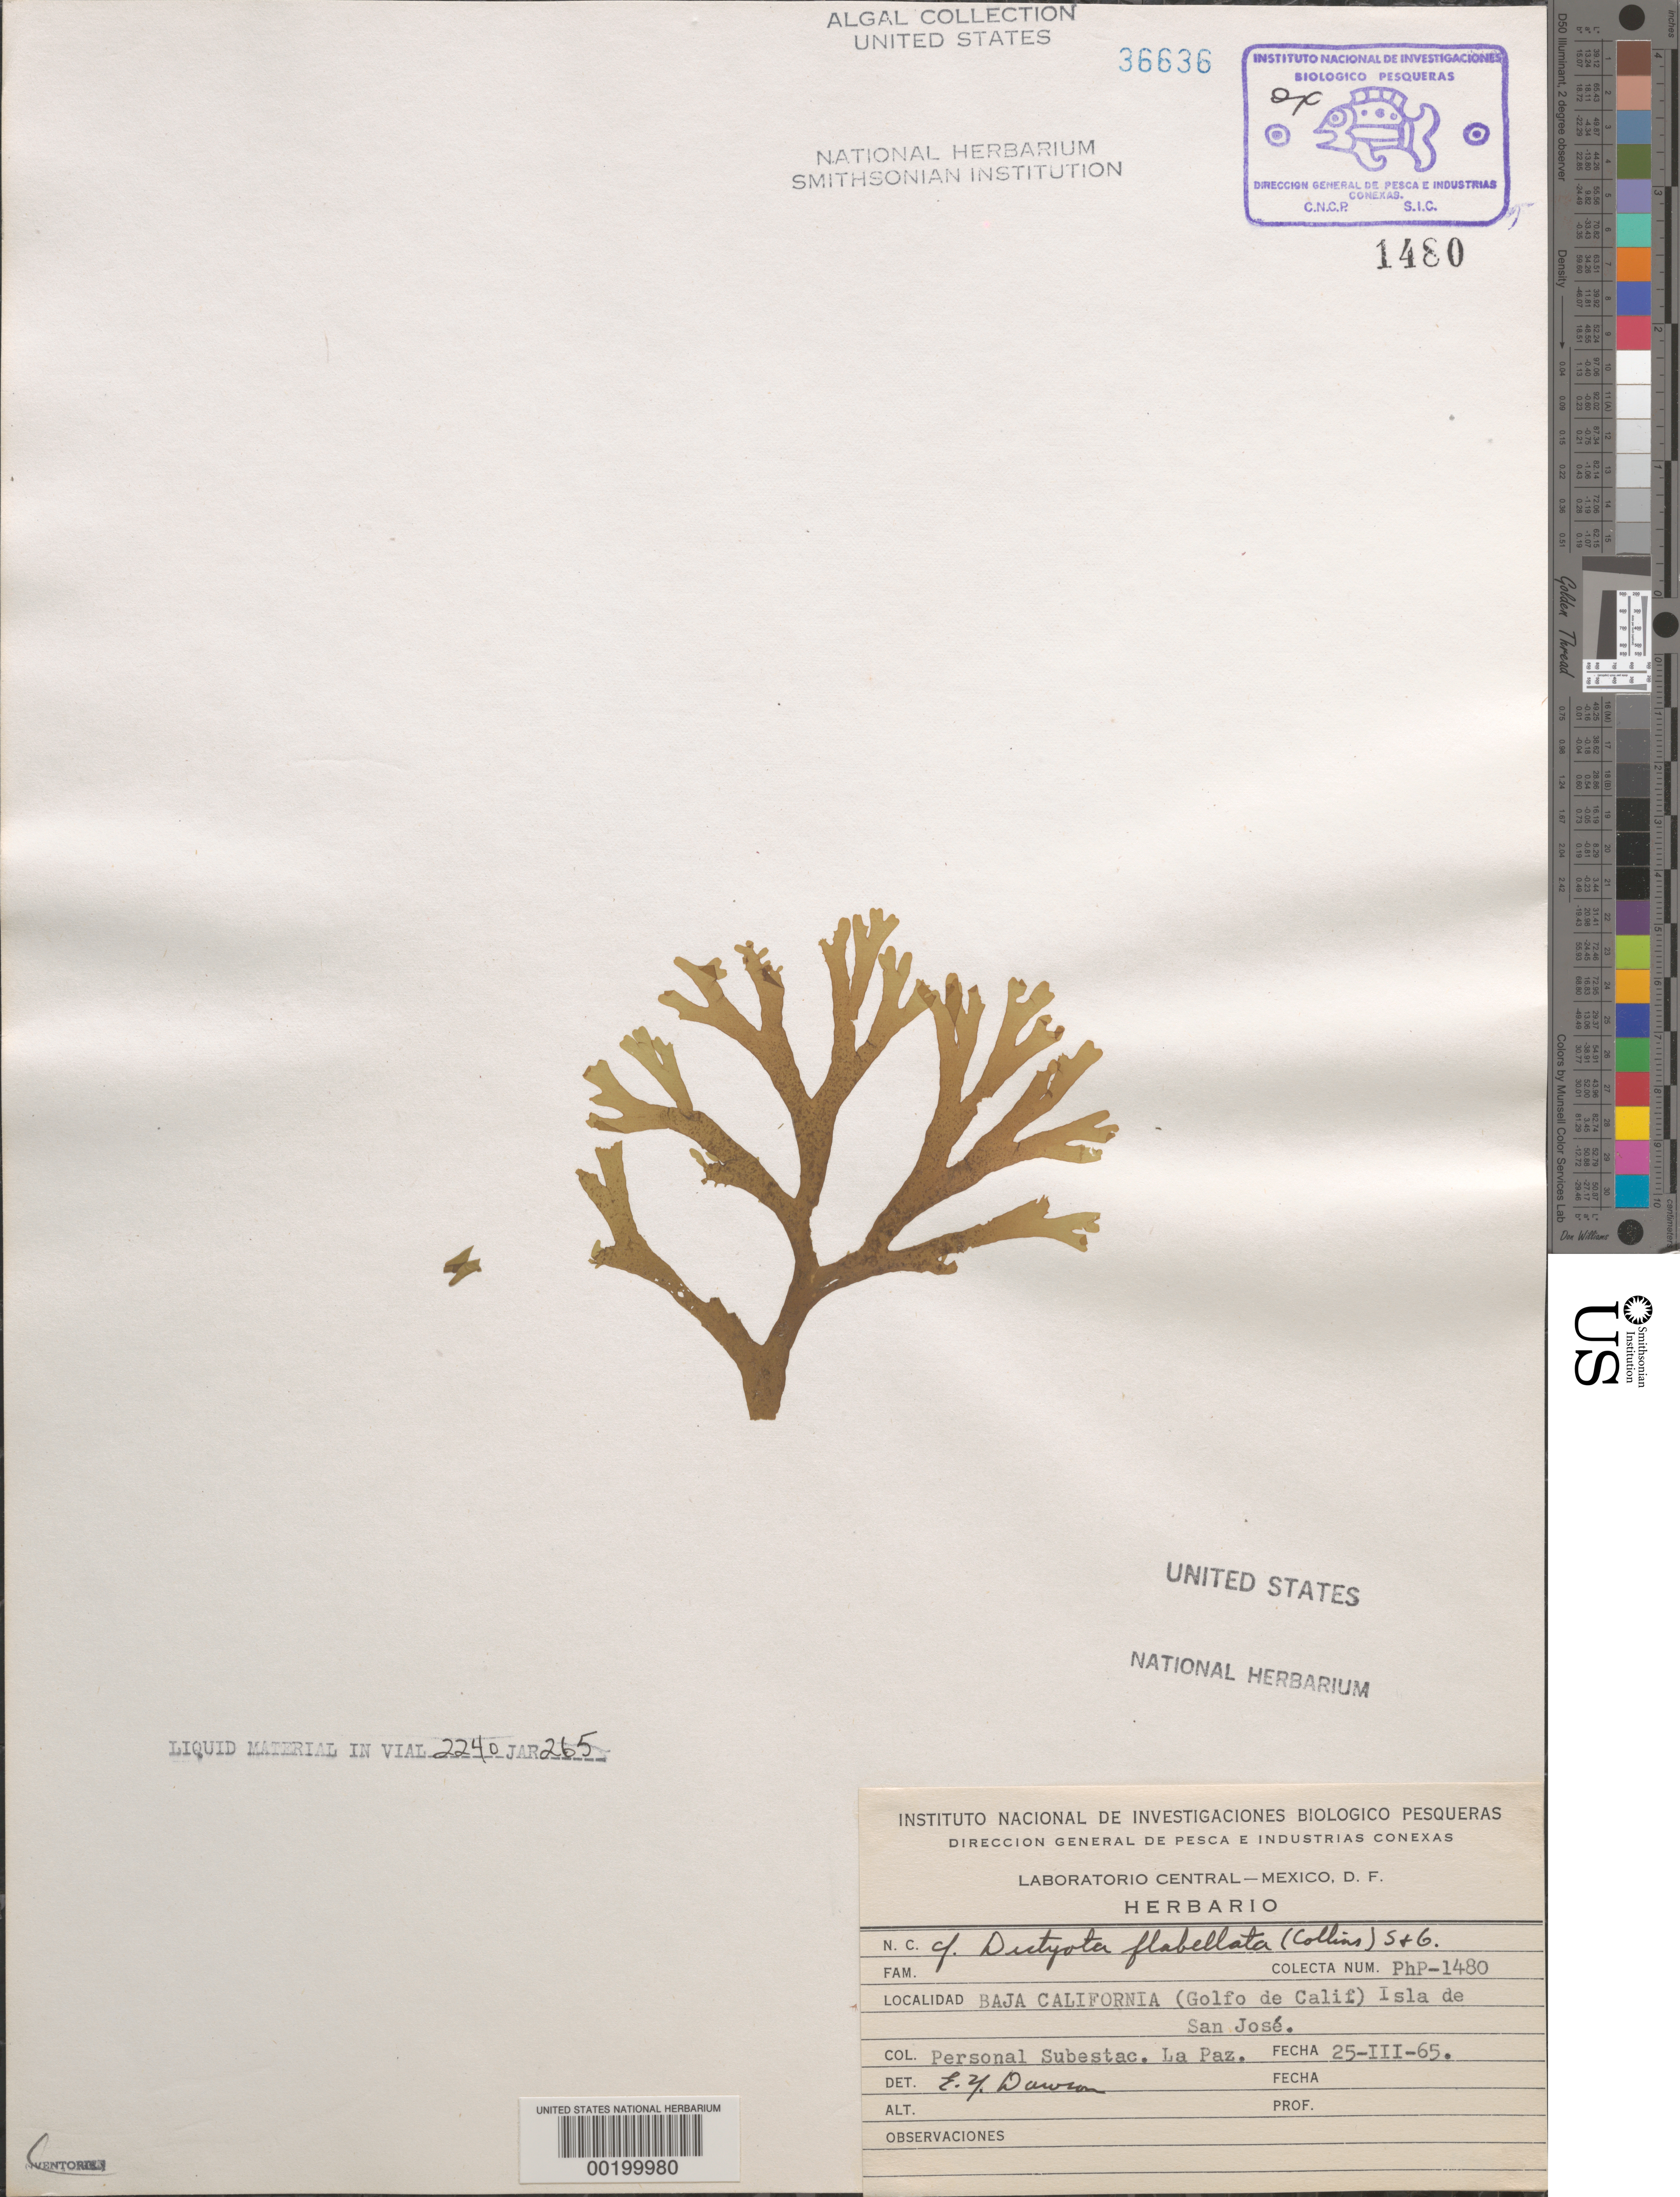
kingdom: Chromista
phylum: Ochrophyta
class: Phaeophyceae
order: Dictyotales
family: Dictyotaceae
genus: Dictyota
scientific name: Dictyota flabellata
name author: (Collins) Setch. & N.L. Gardner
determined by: Dawson, E. Y.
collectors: Laboratory Personnel, La Paz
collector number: PHP-1480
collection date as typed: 25 Mar 1965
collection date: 1965-03-25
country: Mexico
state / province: Baja California Sur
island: Isla de San Jose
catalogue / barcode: US 36636